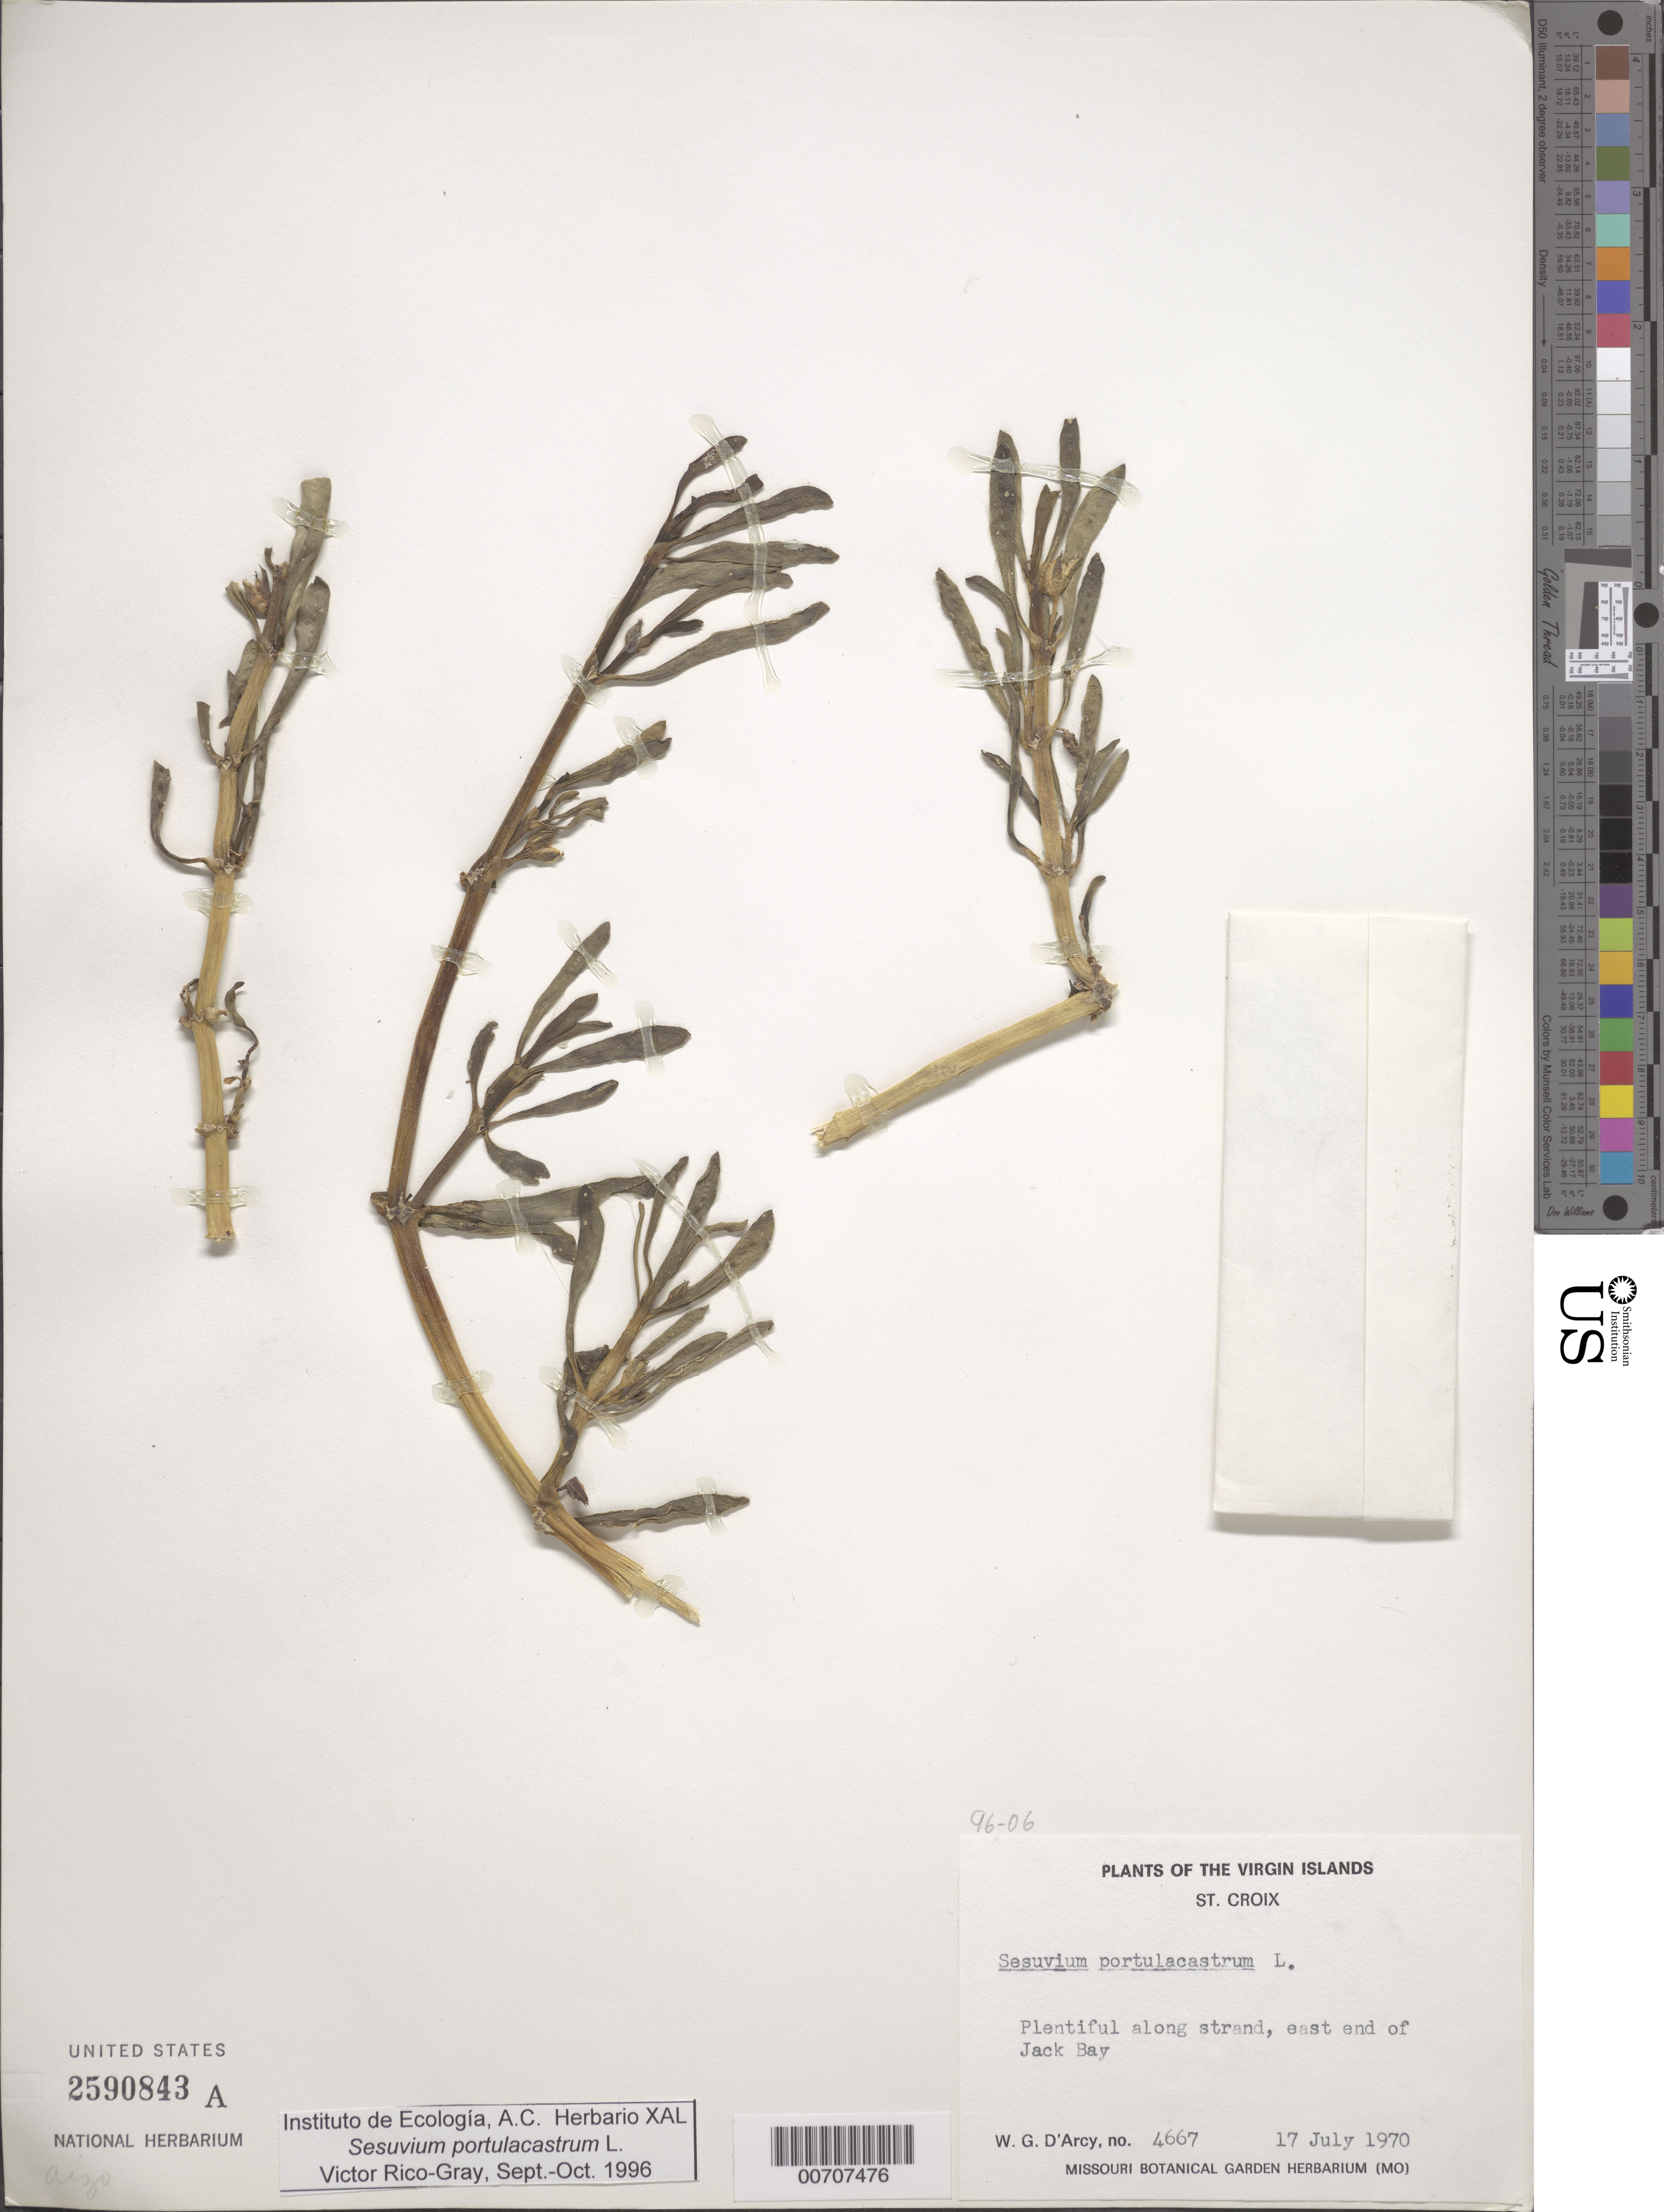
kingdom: Plantae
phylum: Tracheophyta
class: Magnoliopsida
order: Caryophyllales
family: Aizoaceae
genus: Sesuvium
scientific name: Sesuvium portulacastrum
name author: (L.) L.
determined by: Rico-Gray, V., (IEB), Instituto de Ecologia, A.C.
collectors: W. G. D'Arcy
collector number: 4667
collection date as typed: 17 Jul 1970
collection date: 1970-07-17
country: U.S. Virgin Islands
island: St. Croix Island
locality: Jack Bay, E end of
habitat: Along strand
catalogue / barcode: US 2590843A